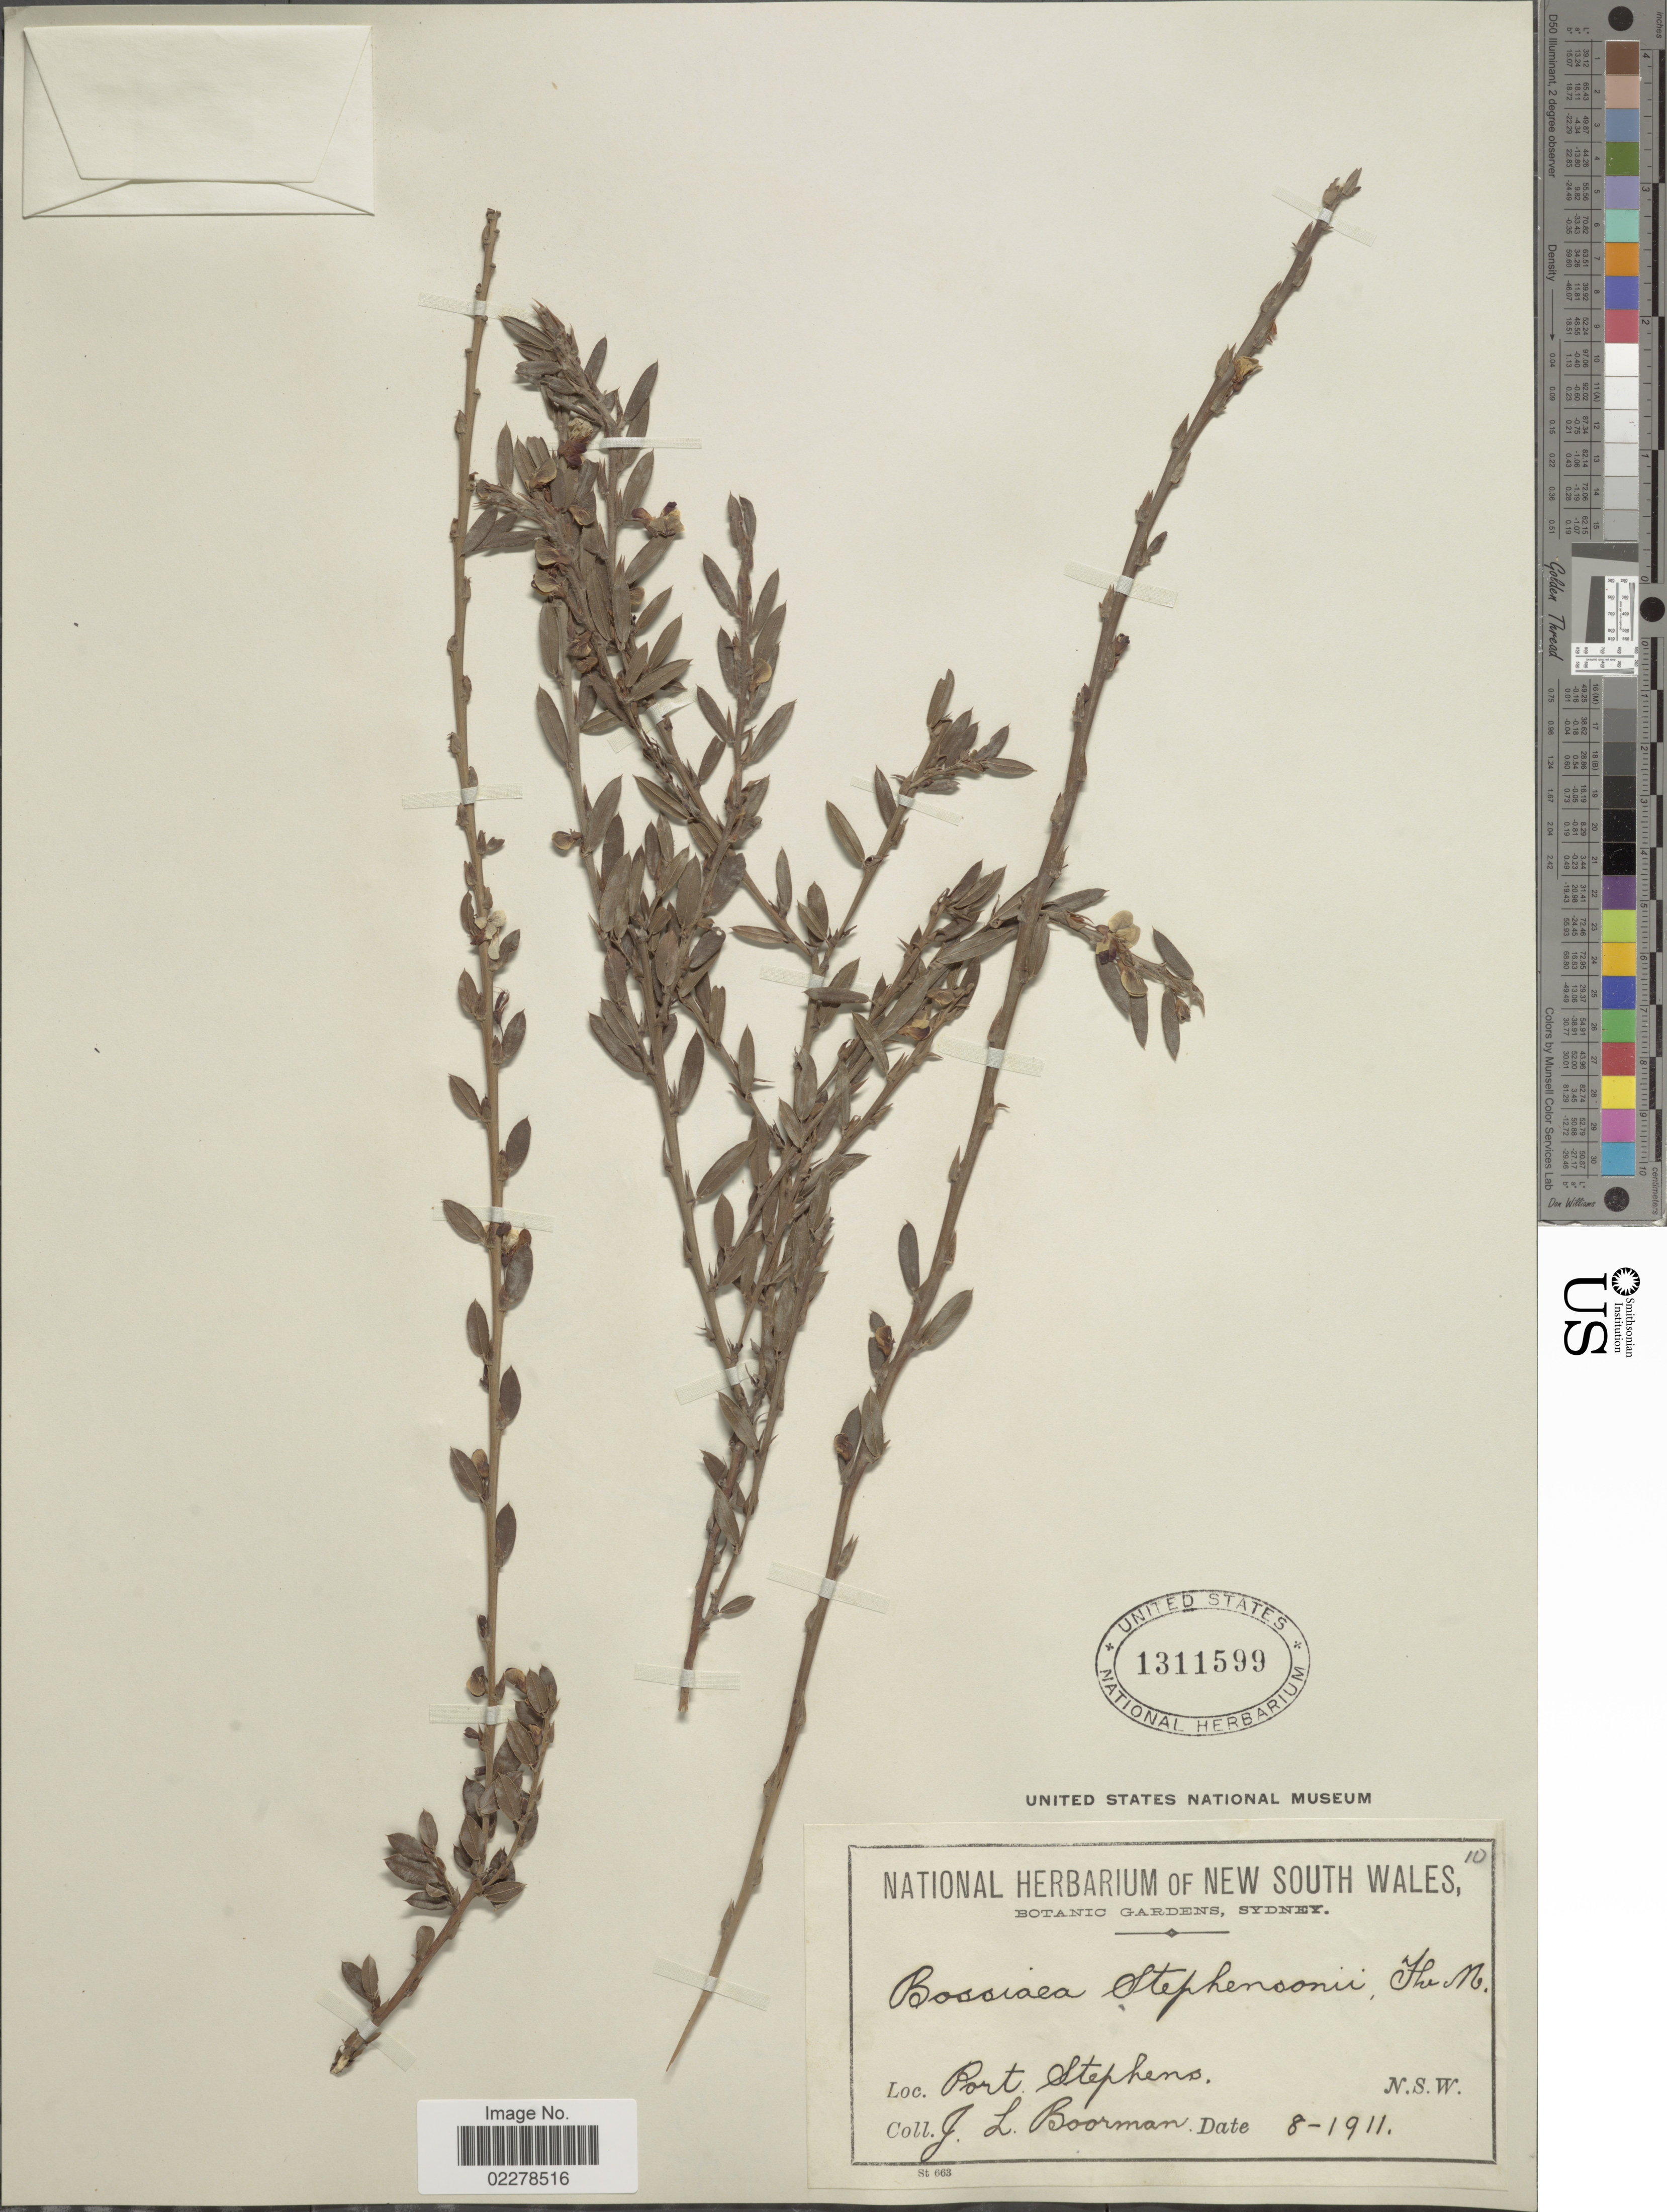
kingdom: Plantae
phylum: Tracheophyta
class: Magnoliopsida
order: Fabales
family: Fabaceae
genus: Bossiaea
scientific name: Bossiaea stephensonii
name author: F. Muell.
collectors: J. Boorman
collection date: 1911-08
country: Australia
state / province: New South Wales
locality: Port Stephens. N.S.W.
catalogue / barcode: US 1311599